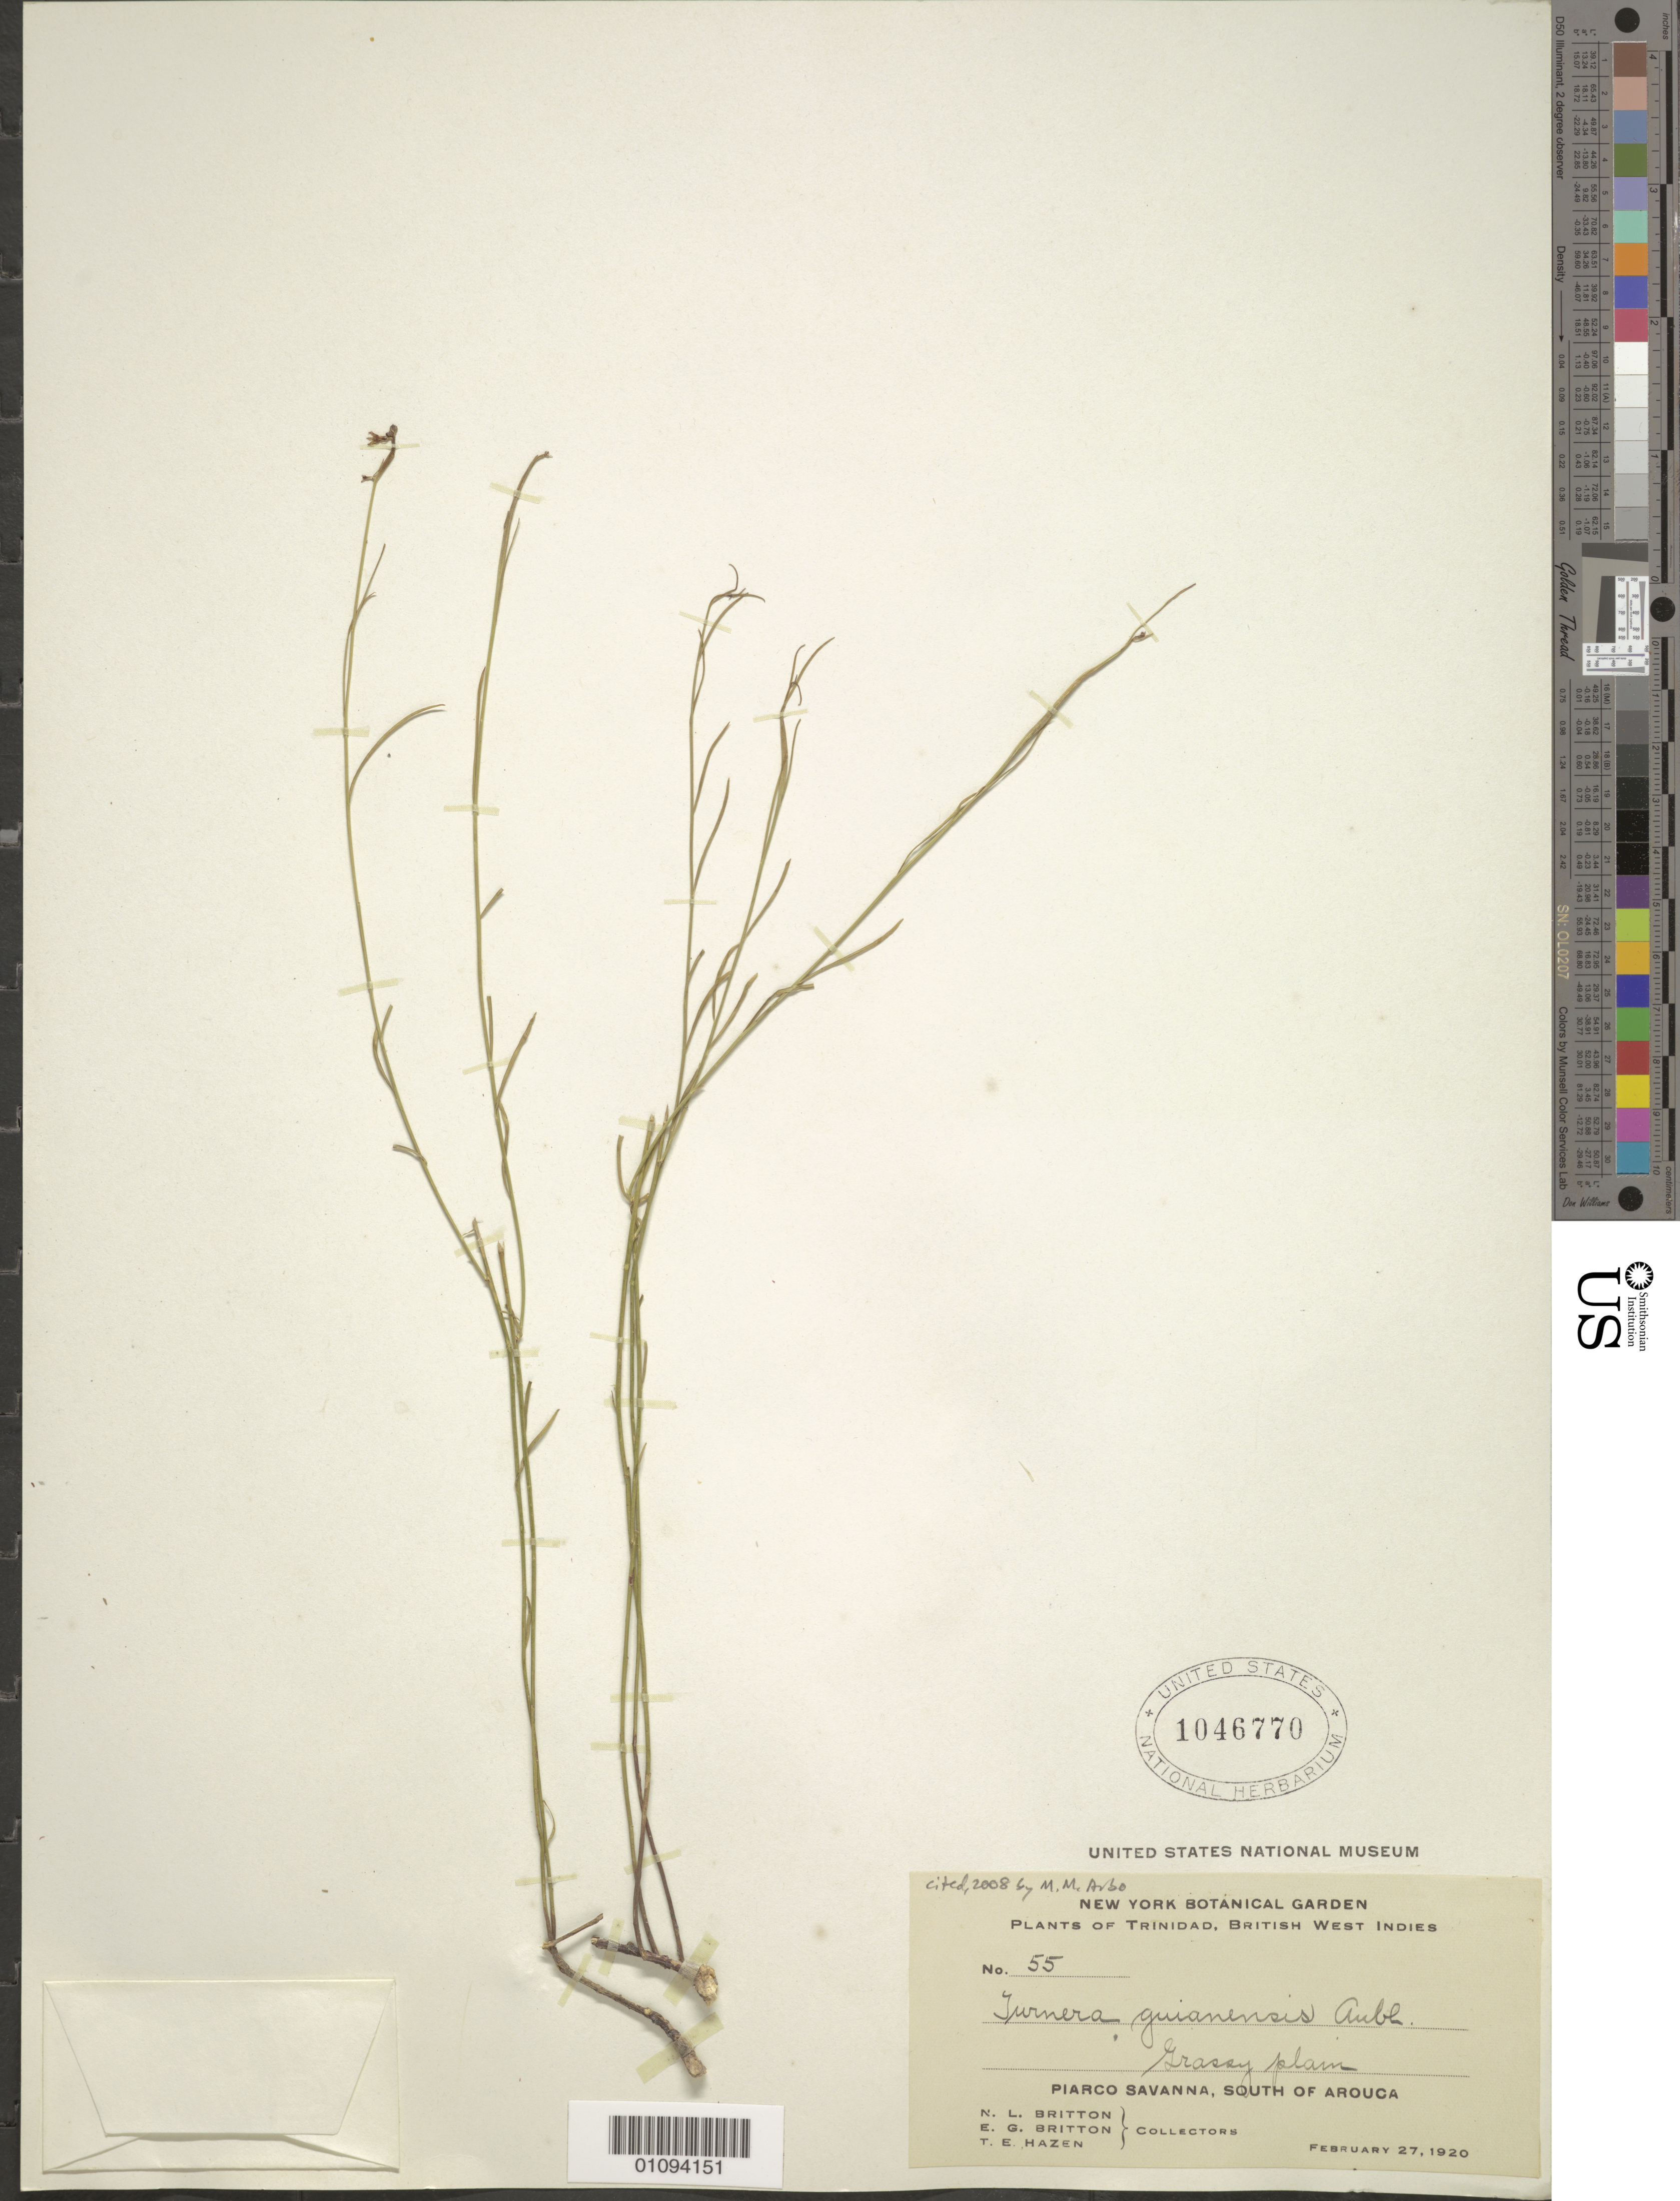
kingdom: Plantae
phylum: Tracheophyta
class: Magnoliopsida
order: Malpighiales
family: Turneraceae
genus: Turnera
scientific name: Turnera guianensis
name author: Aubl.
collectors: E. G. Britton, E. G. Britton & T. E. Hazen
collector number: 55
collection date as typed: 27 Feb 1920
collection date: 1920-02-27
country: Trinidad and Tobago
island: Trinidad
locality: Piarco Savanna, S of Arouca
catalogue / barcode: US 1046770